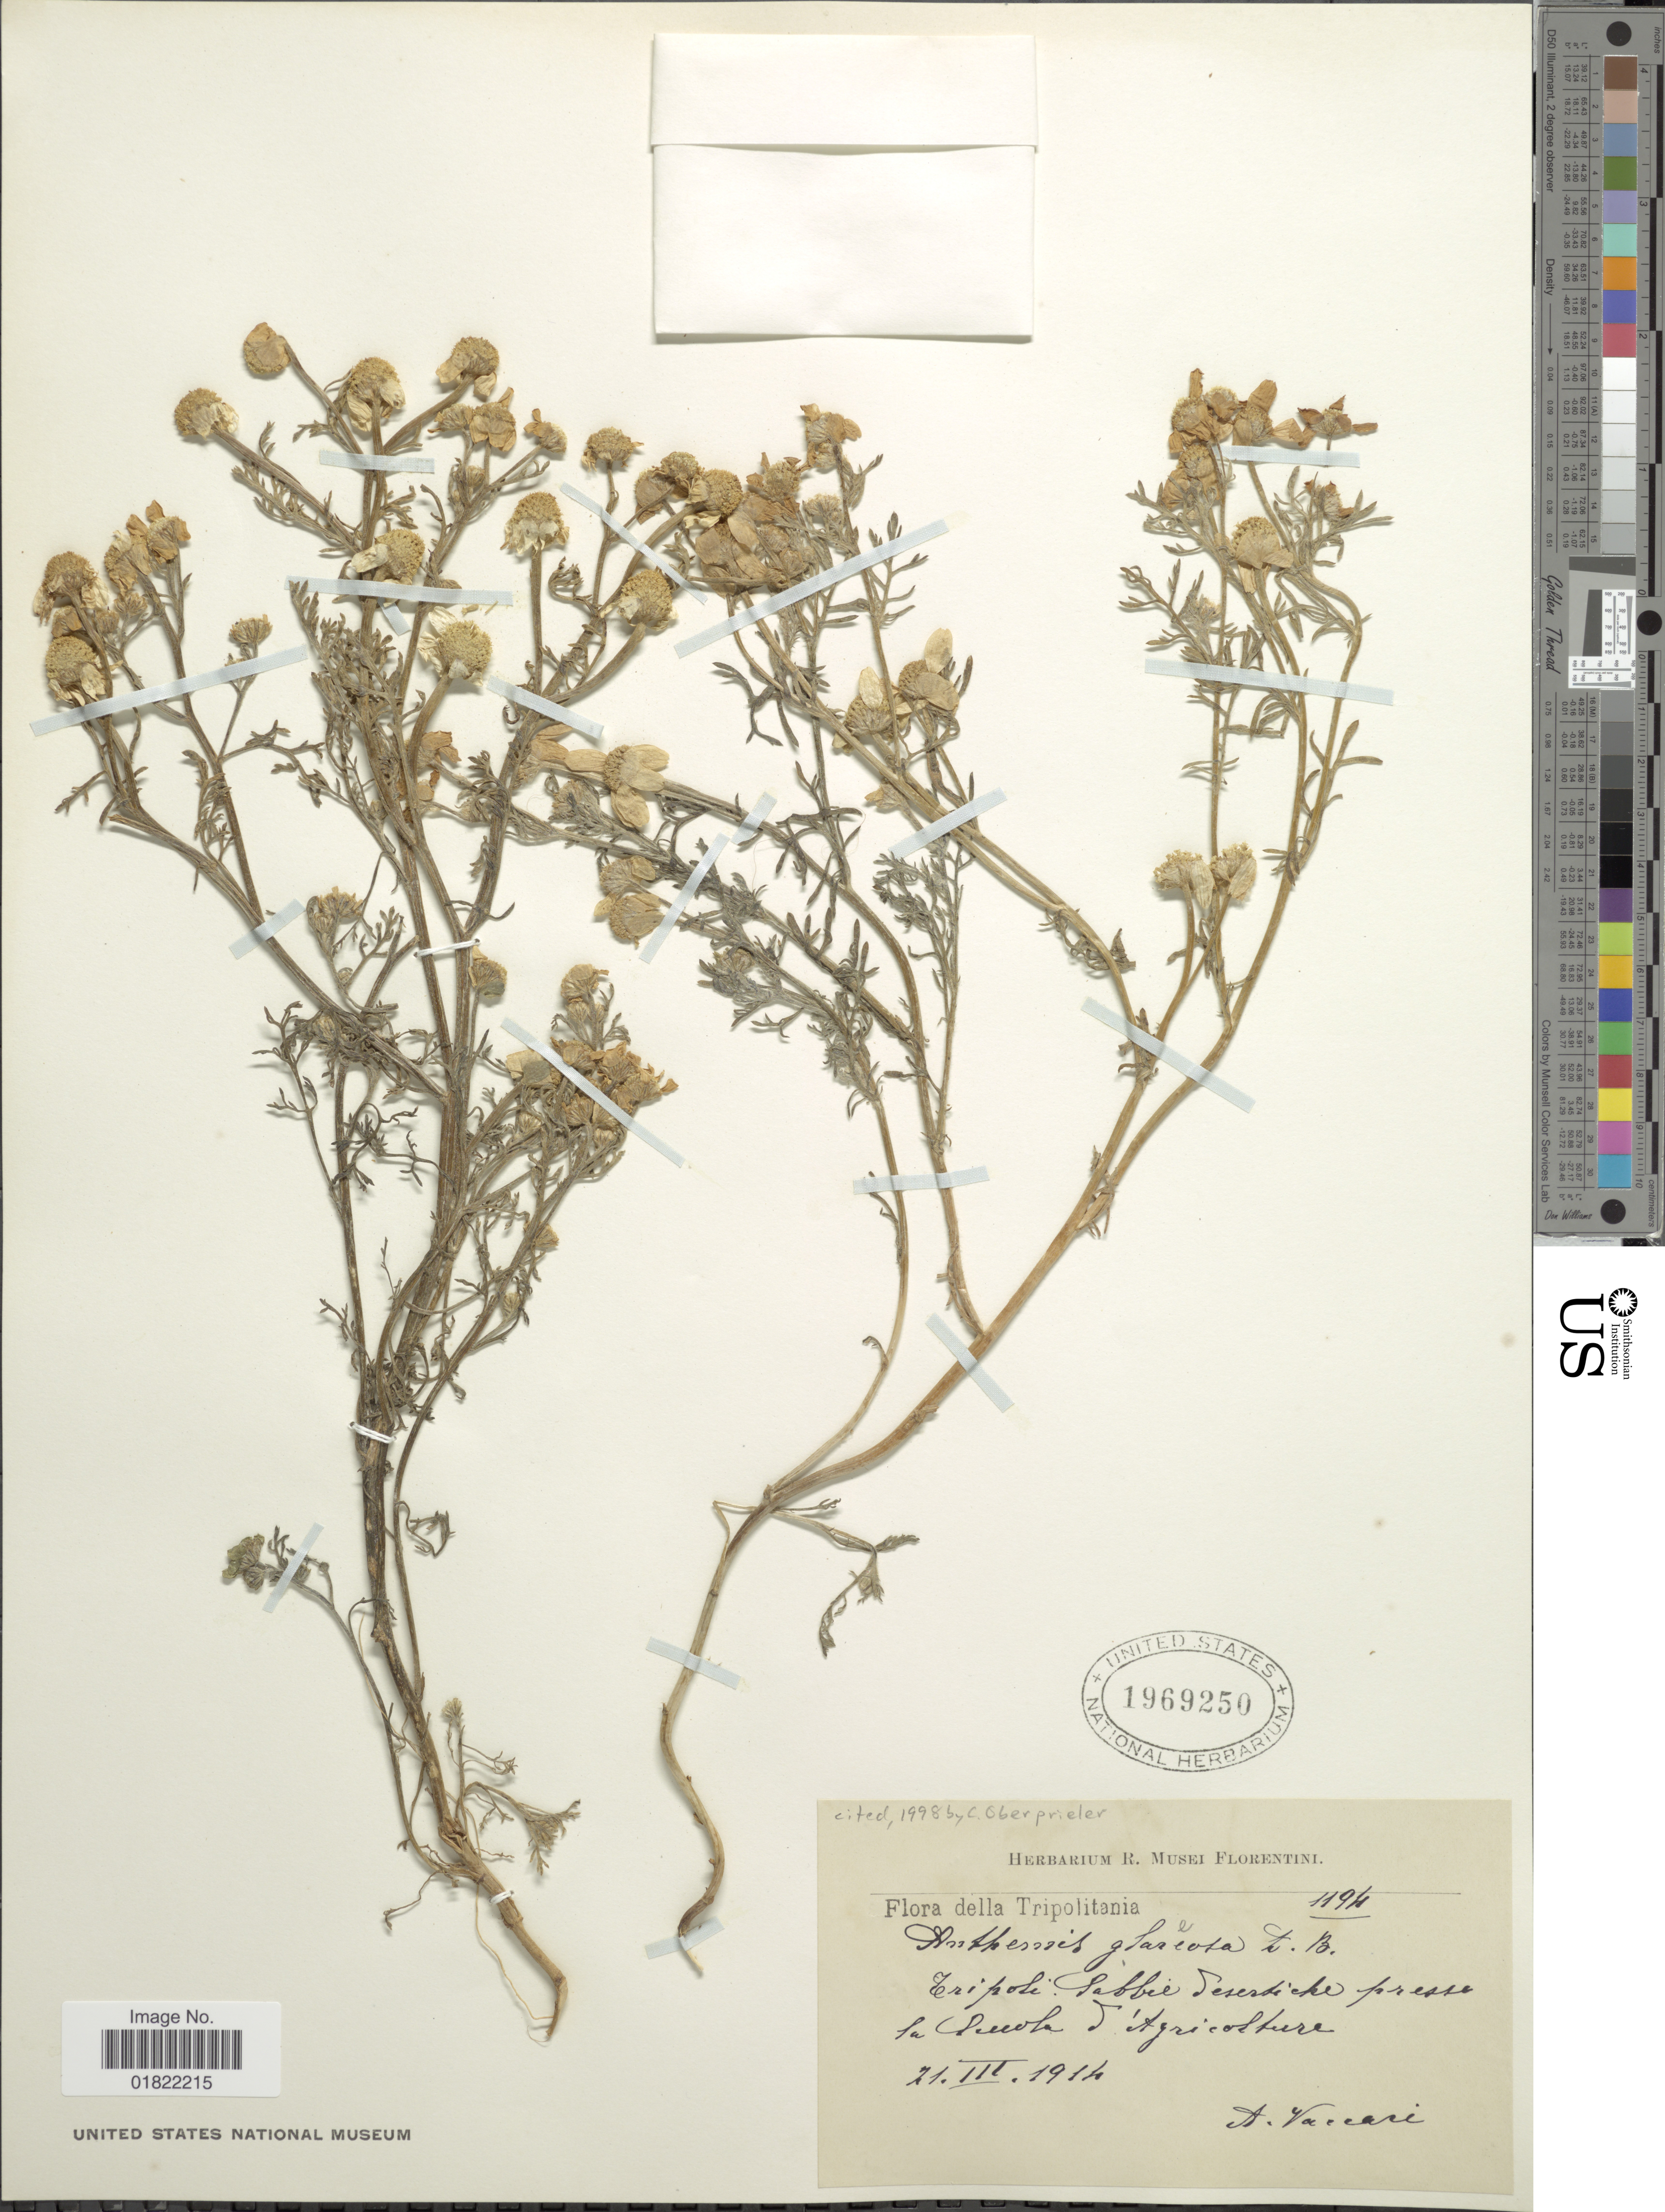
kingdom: Plantae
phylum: Tracheophyta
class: Magnoliopsida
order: Asterales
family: Asteraceae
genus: Anthemis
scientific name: Anthemis glareosa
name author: Durand & Barratte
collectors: A. Vaccari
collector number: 1194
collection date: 1914-06-21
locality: Della Tripolitania, Eripoli, Sabbie desertiche presse la suidla d' Agriculture [interpreted]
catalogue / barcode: US 1969250